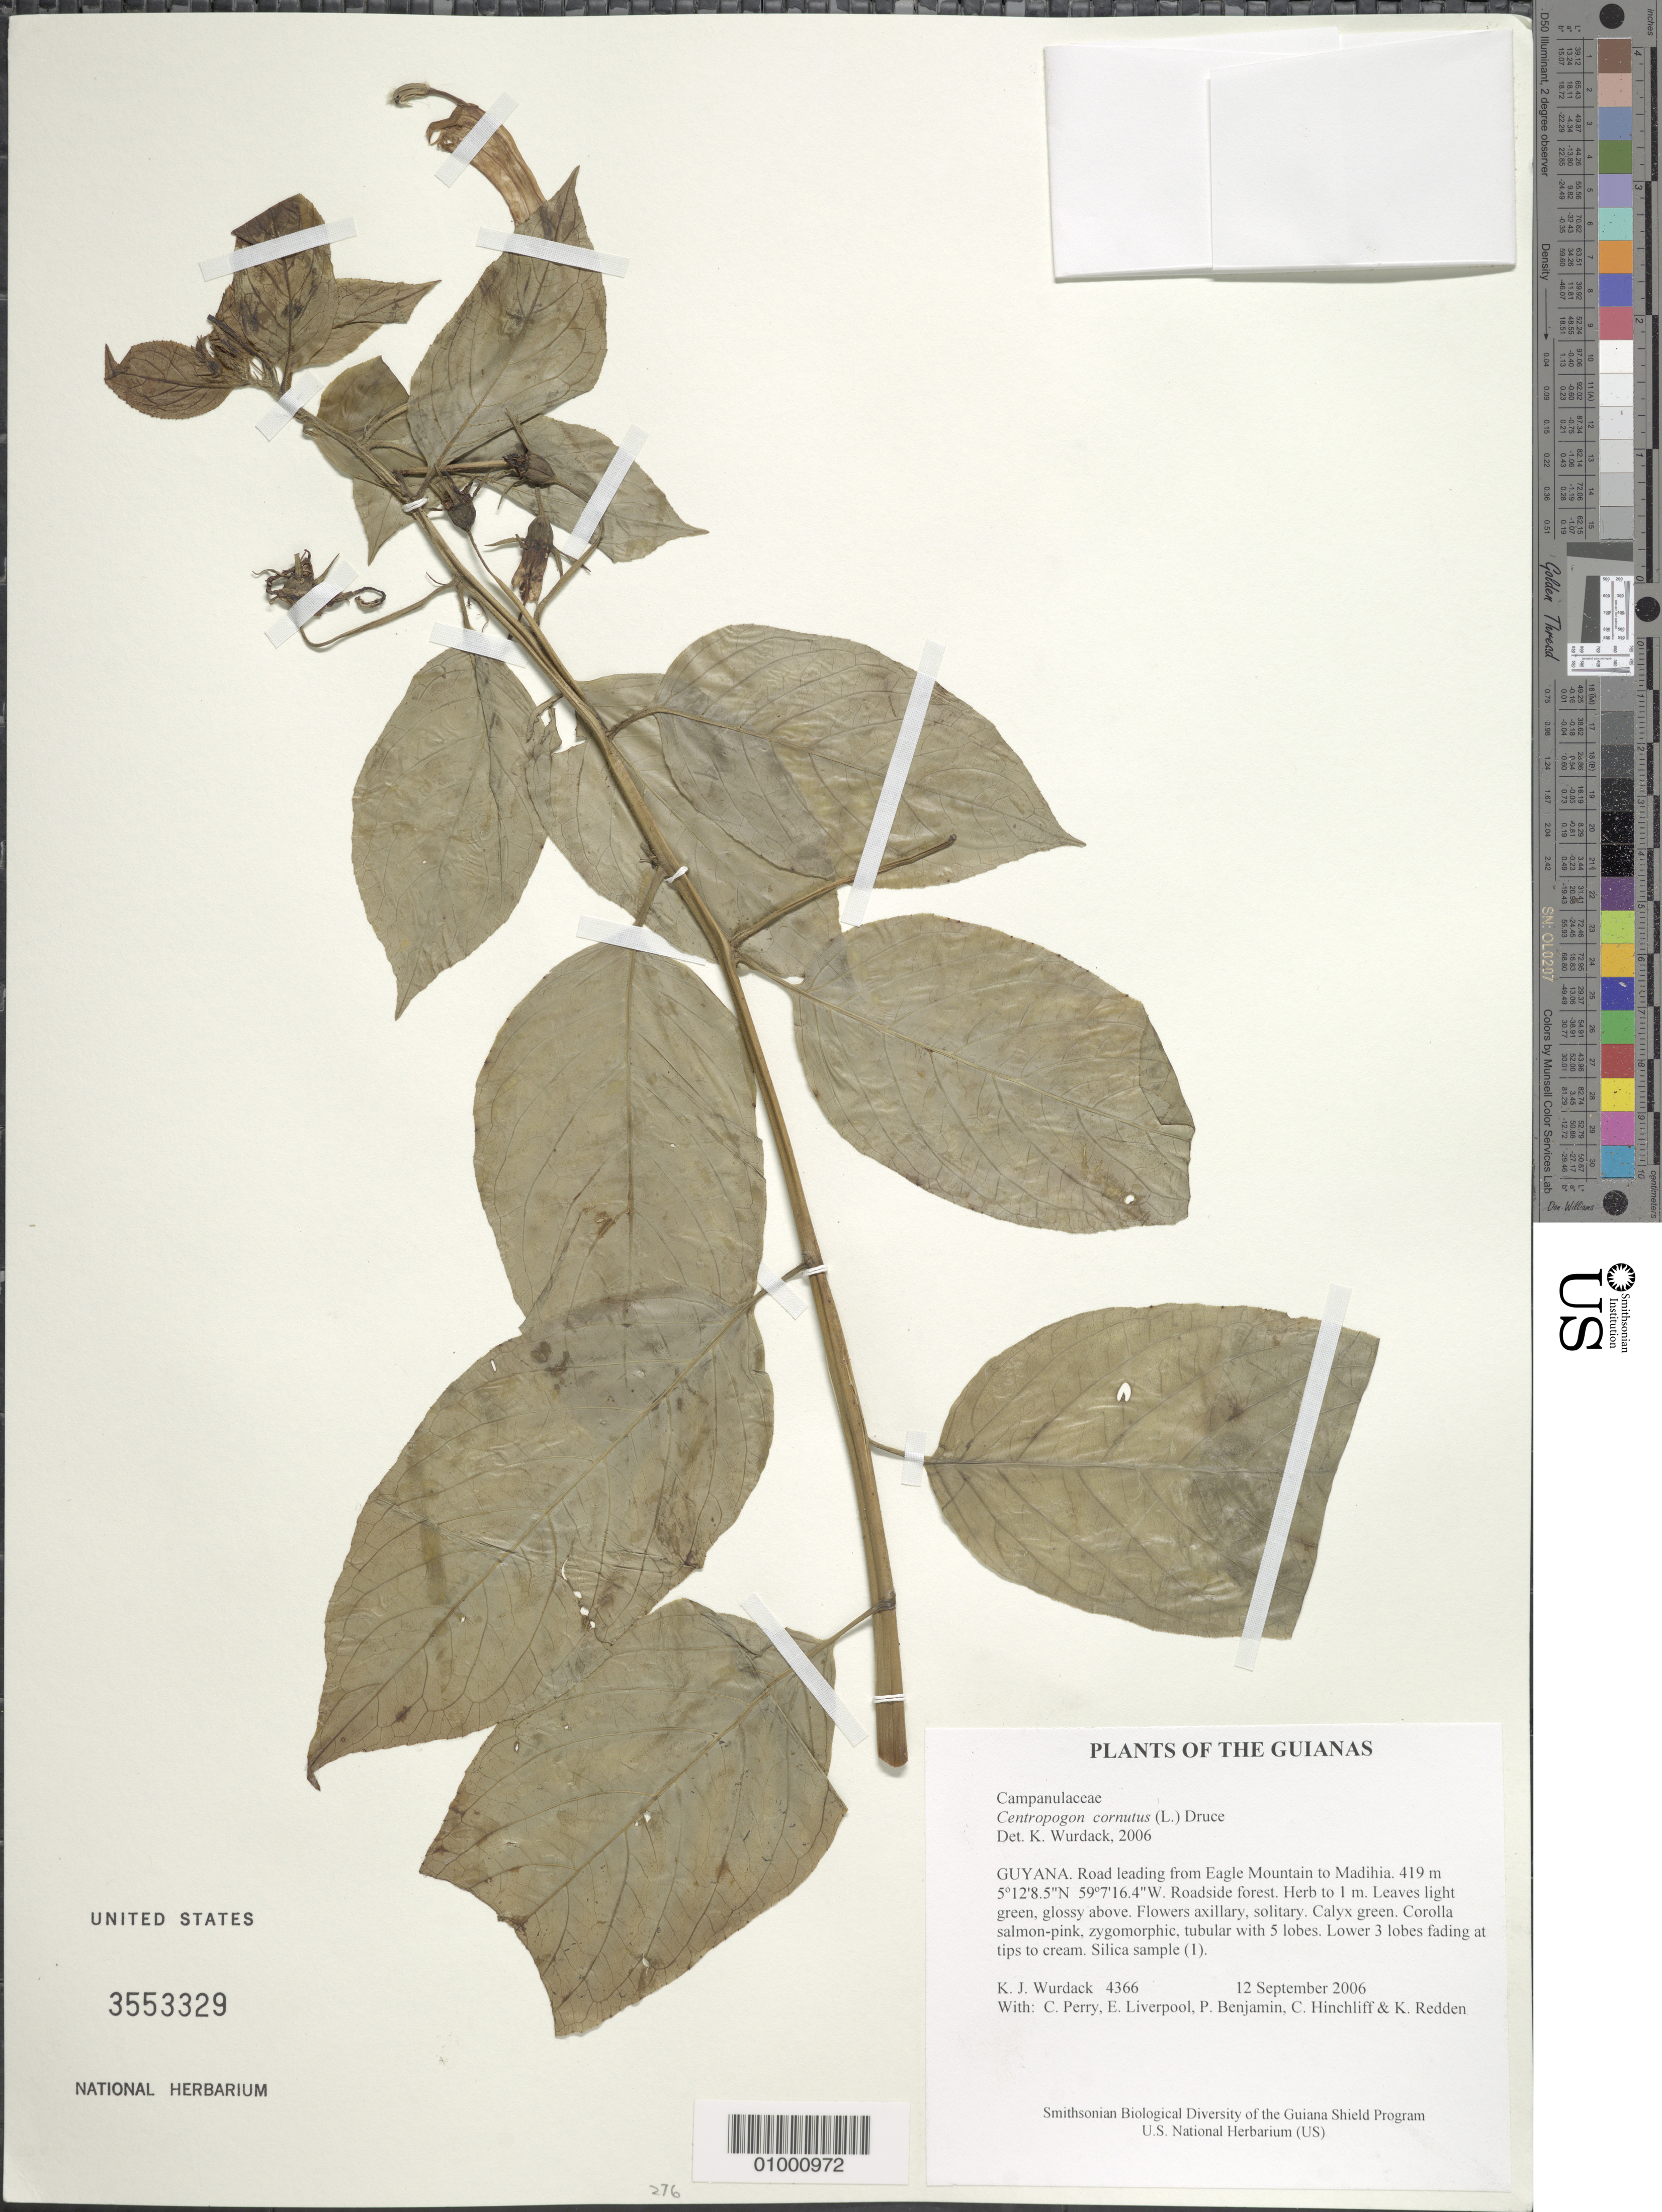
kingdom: Plantae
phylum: Tracheophyta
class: Magnoliopsida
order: Asterales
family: Campanulaceae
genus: Centropogon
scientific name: Centropogon cornutus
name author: (L.) Druce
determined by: Wurdack, Kenneth J., (US), Smithsonian Institution - National Museum of Natural History (UNITED STATES)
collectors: K. Wurdack, C. Perry, E. Liverpool, P. Benjamin, C. E. Hinchliff & K. M. Redden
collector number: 4366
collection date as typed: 12 September 2006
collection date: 2006-09-12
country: Guyana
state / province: Potaro-Siparuni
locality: Road leading from Eagle Mountain to Madihia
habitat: Roadside forest.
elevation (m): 419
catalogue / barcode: US 3553329